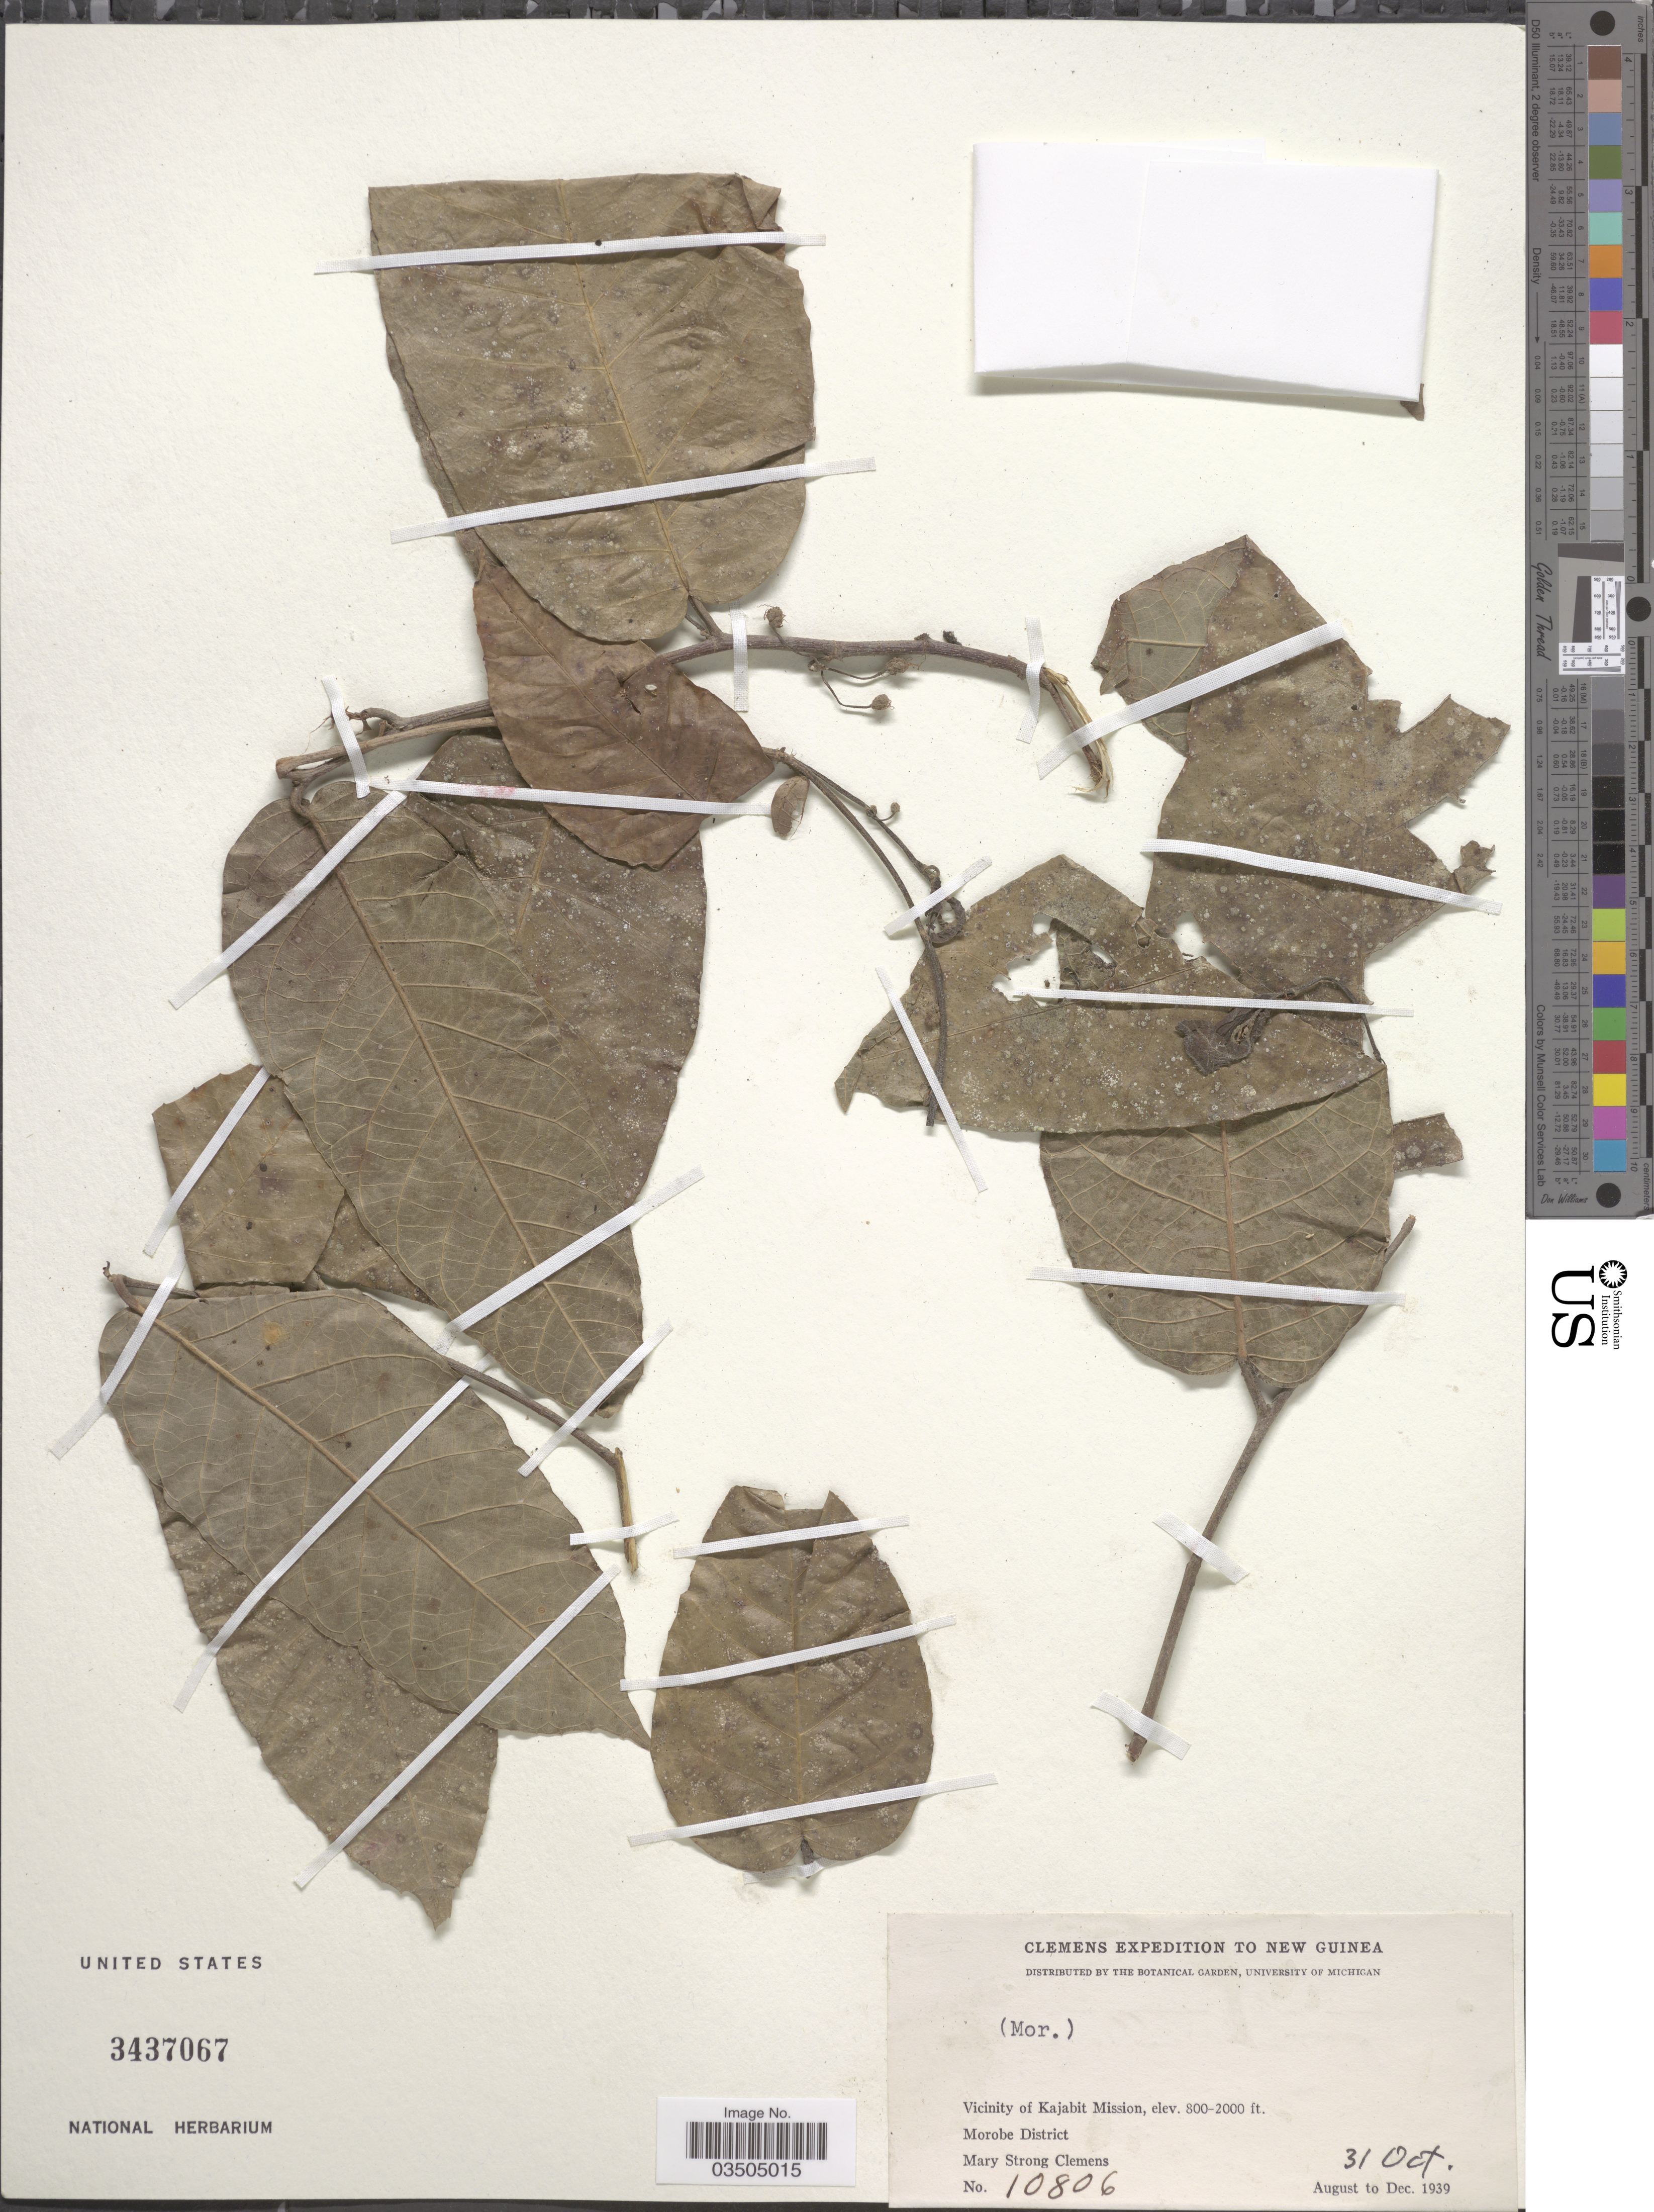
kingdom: Plantae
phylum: Tracheophyta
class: Magnoliopsida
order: Proteales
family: Proteaceae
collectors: M. S. Clemens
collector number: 10806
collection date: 1939-10-31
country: Papua New Guinea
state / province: Morobe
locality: New Guinea. Vicinity of Kajabit Mission. Morobe District.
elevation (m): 244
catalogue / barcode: US 3437067